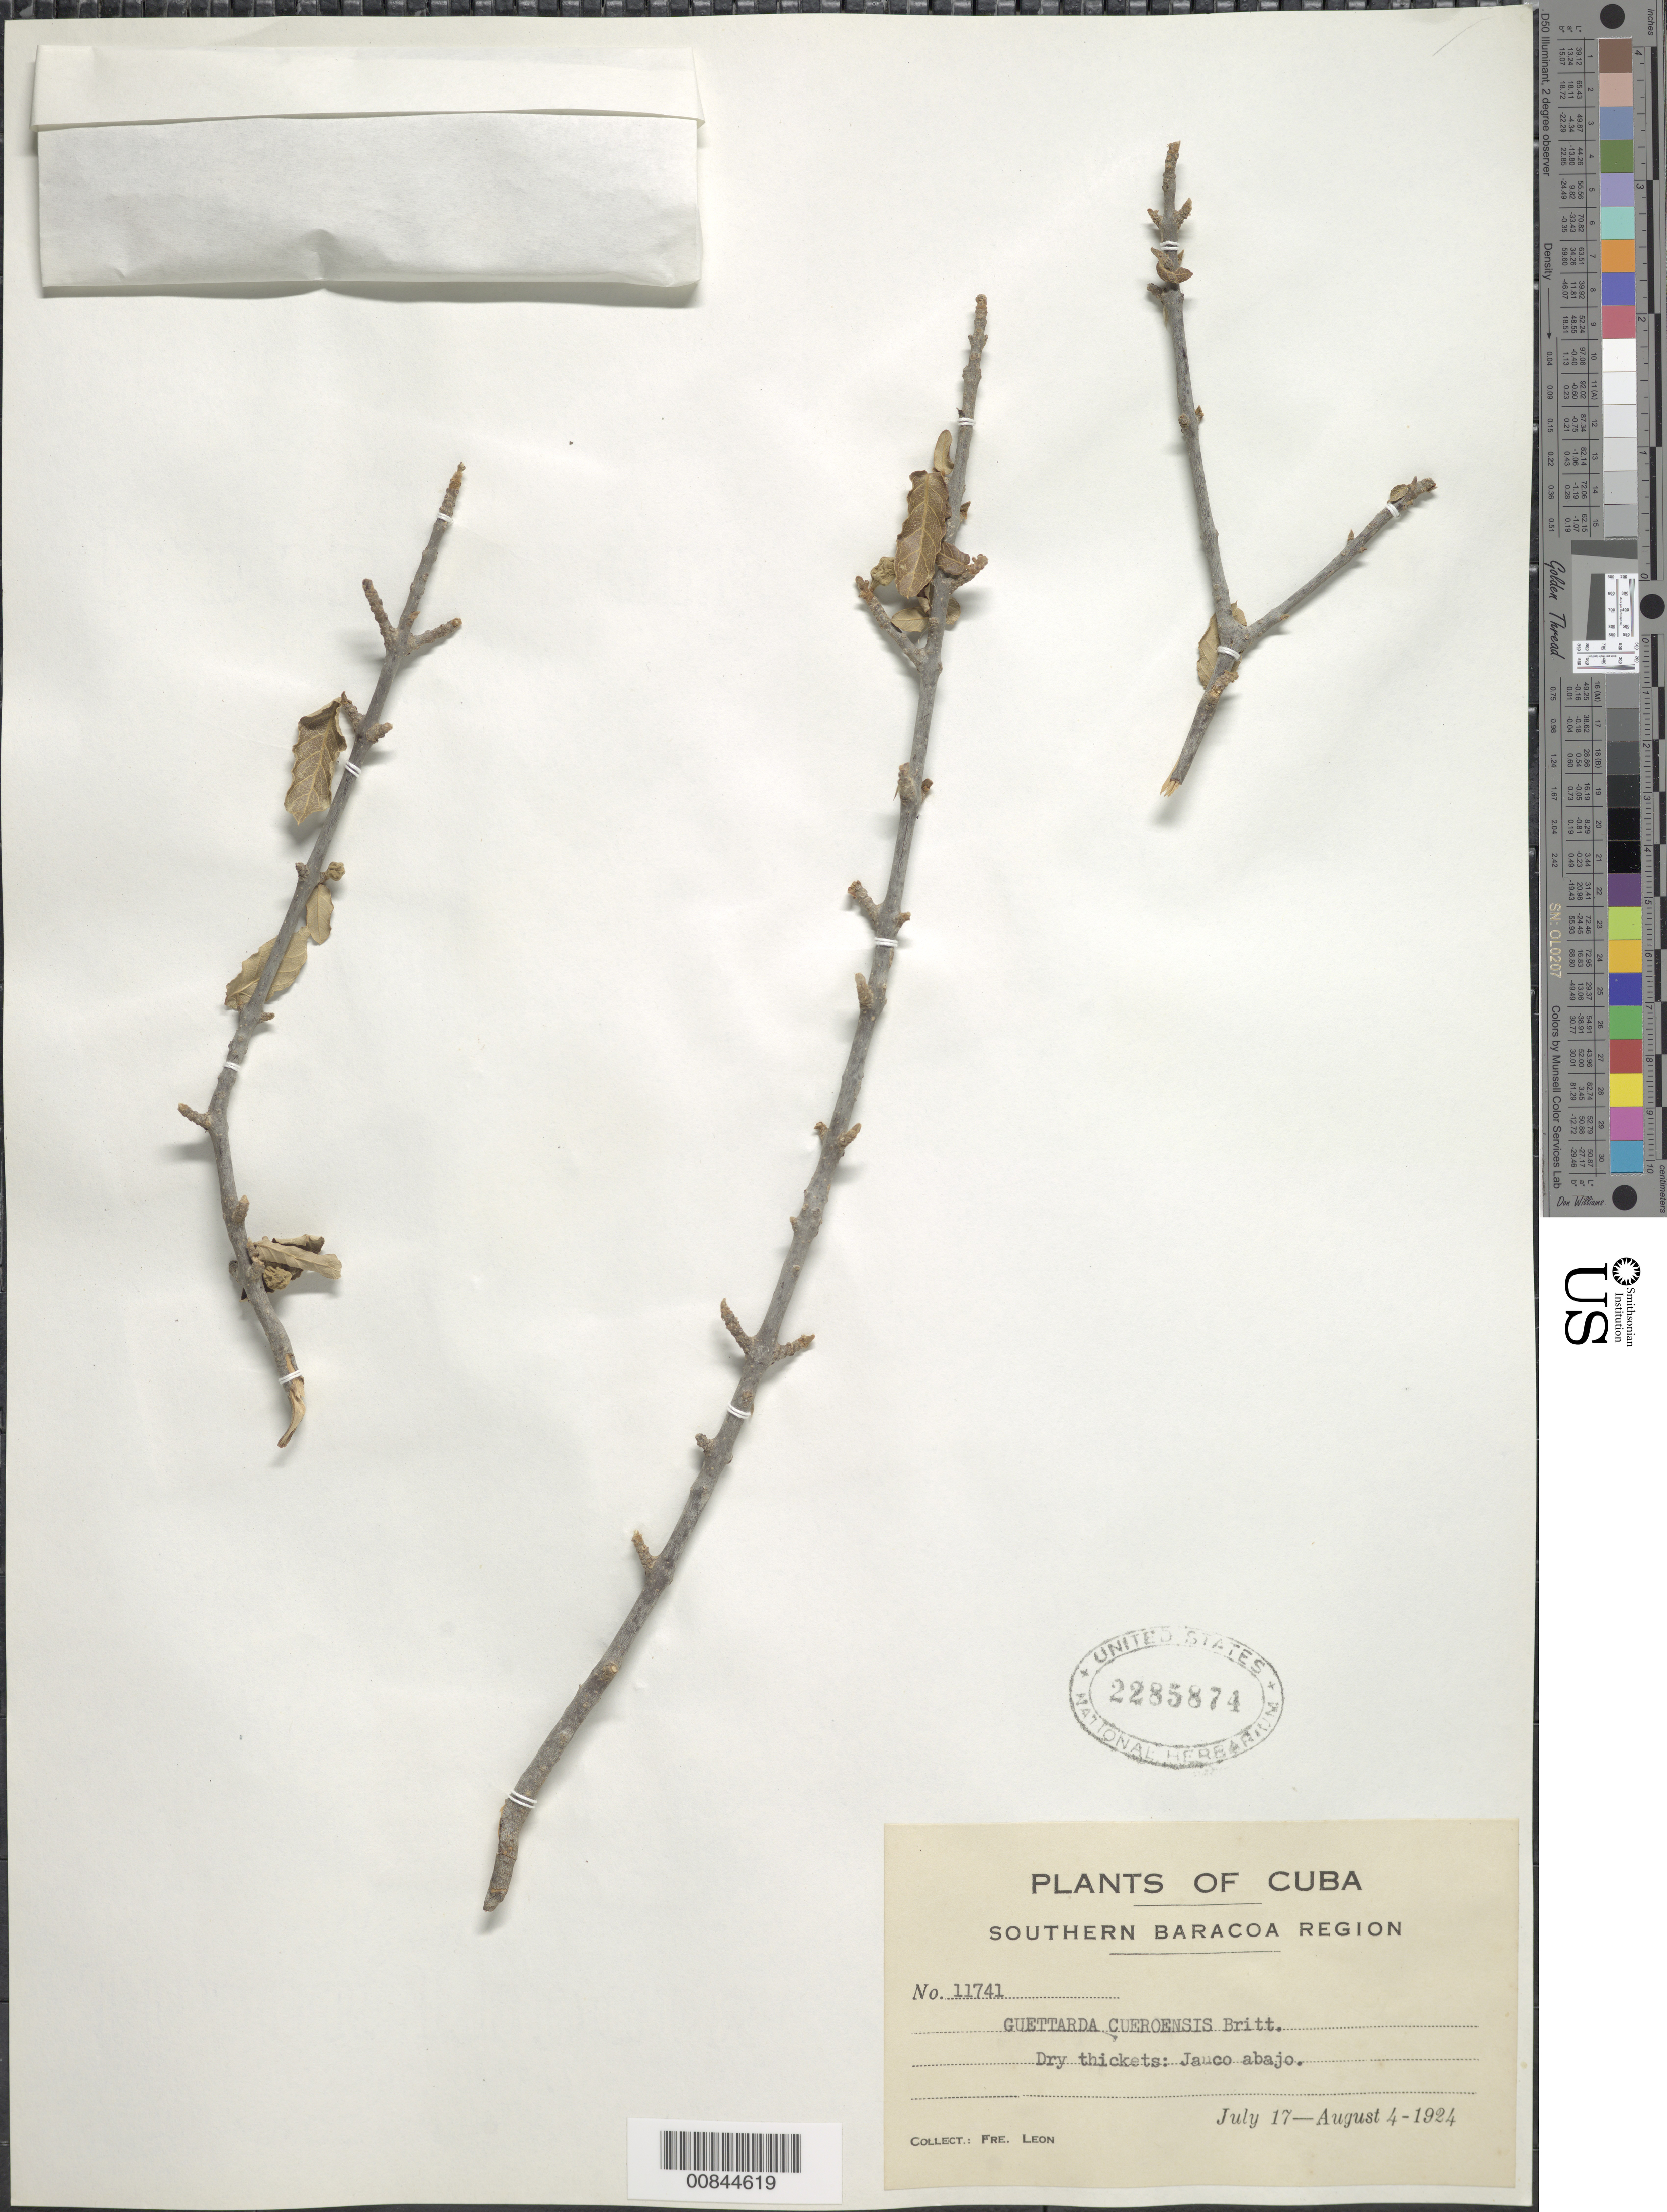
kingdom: Plantae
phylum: Tracheophyta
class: Magnoliopsida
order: Gentianales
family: Rubiaceae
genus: Guettarda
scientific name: Guettarda cueroensis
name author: Britton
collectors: Bro. León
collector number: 11741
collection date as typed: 17 Jul 1924 to 04 Aug 1924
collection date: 1924-07-17/1924-08-04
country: Cuba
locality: Jauco abajo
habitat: Dry thickets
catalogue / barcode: US 2285874